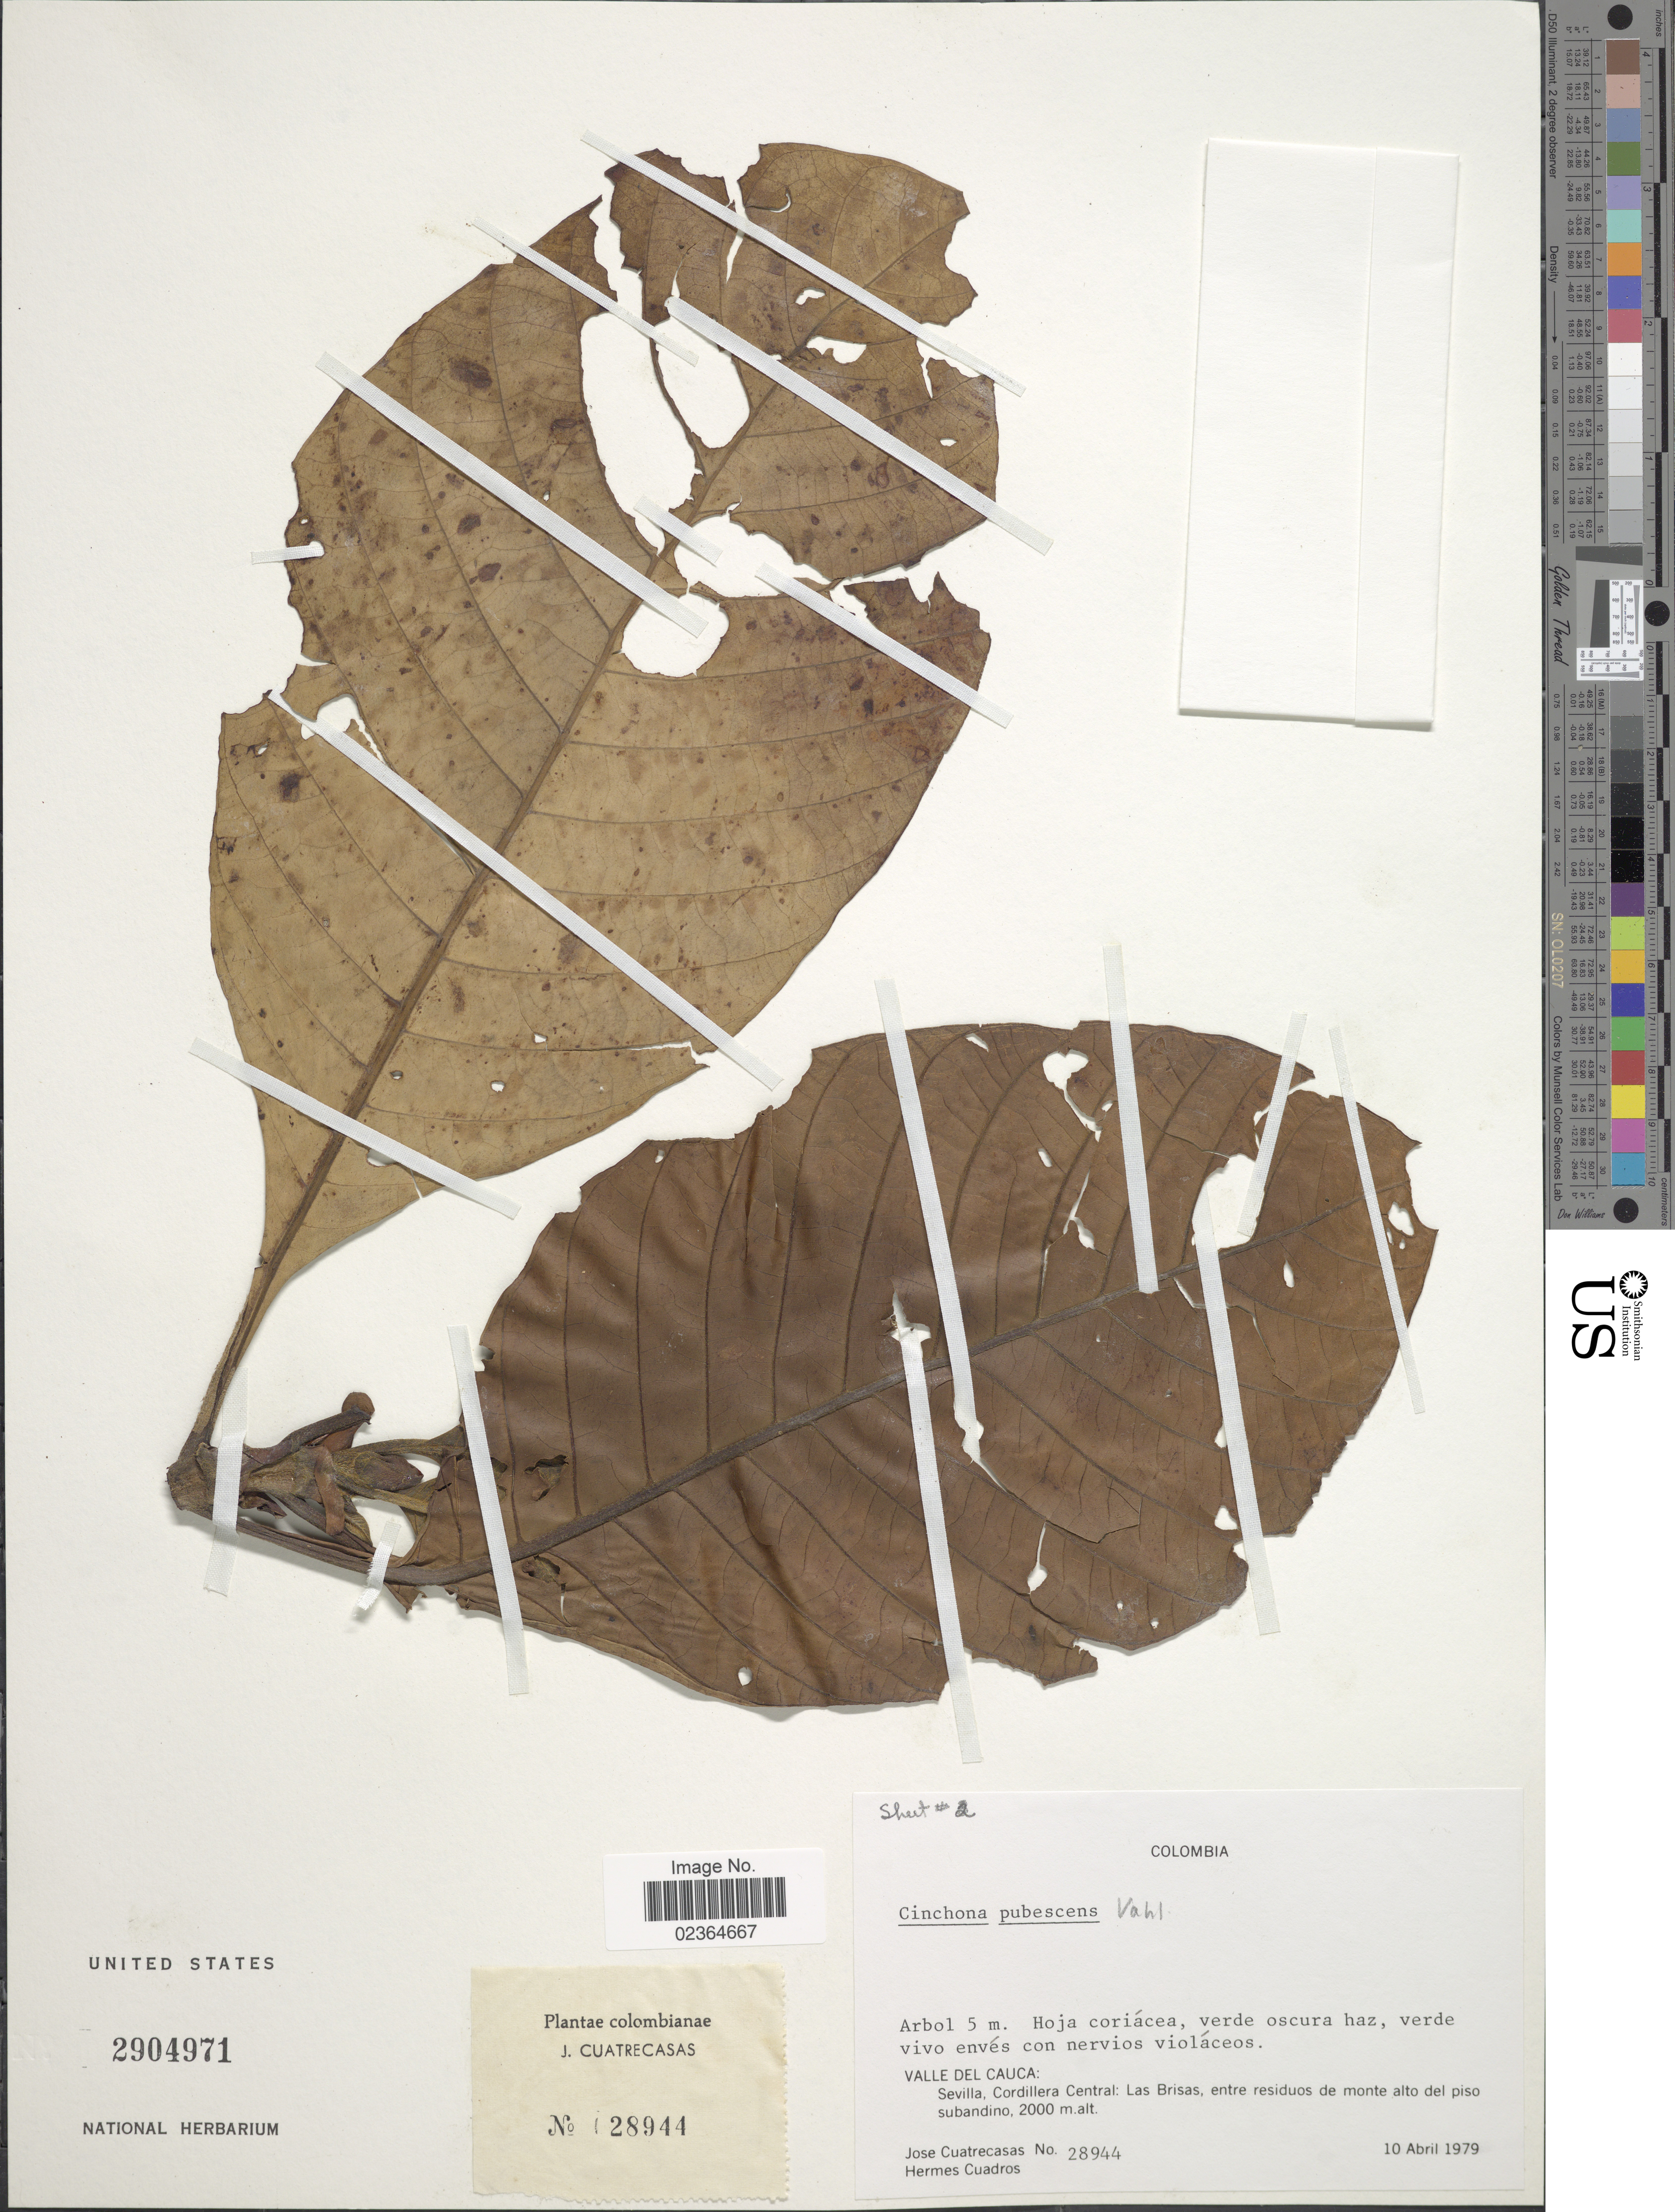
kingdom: Plantae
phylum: Tracheophyta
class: Magnoliopsida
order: Gentianales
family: Rubiaceae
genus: Cinchona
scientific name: Cinchona pubescens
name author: Vahl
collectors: J. Cuatrecasas & H. Cuadros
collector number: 28944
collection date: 1979-04-10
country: Colombia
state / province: Valle del Cauca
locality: Sevilla, Cordillera Central: Las Brisas, entre residuos de monte alto del piso subandino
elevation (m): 2000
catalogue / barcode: US 2904971